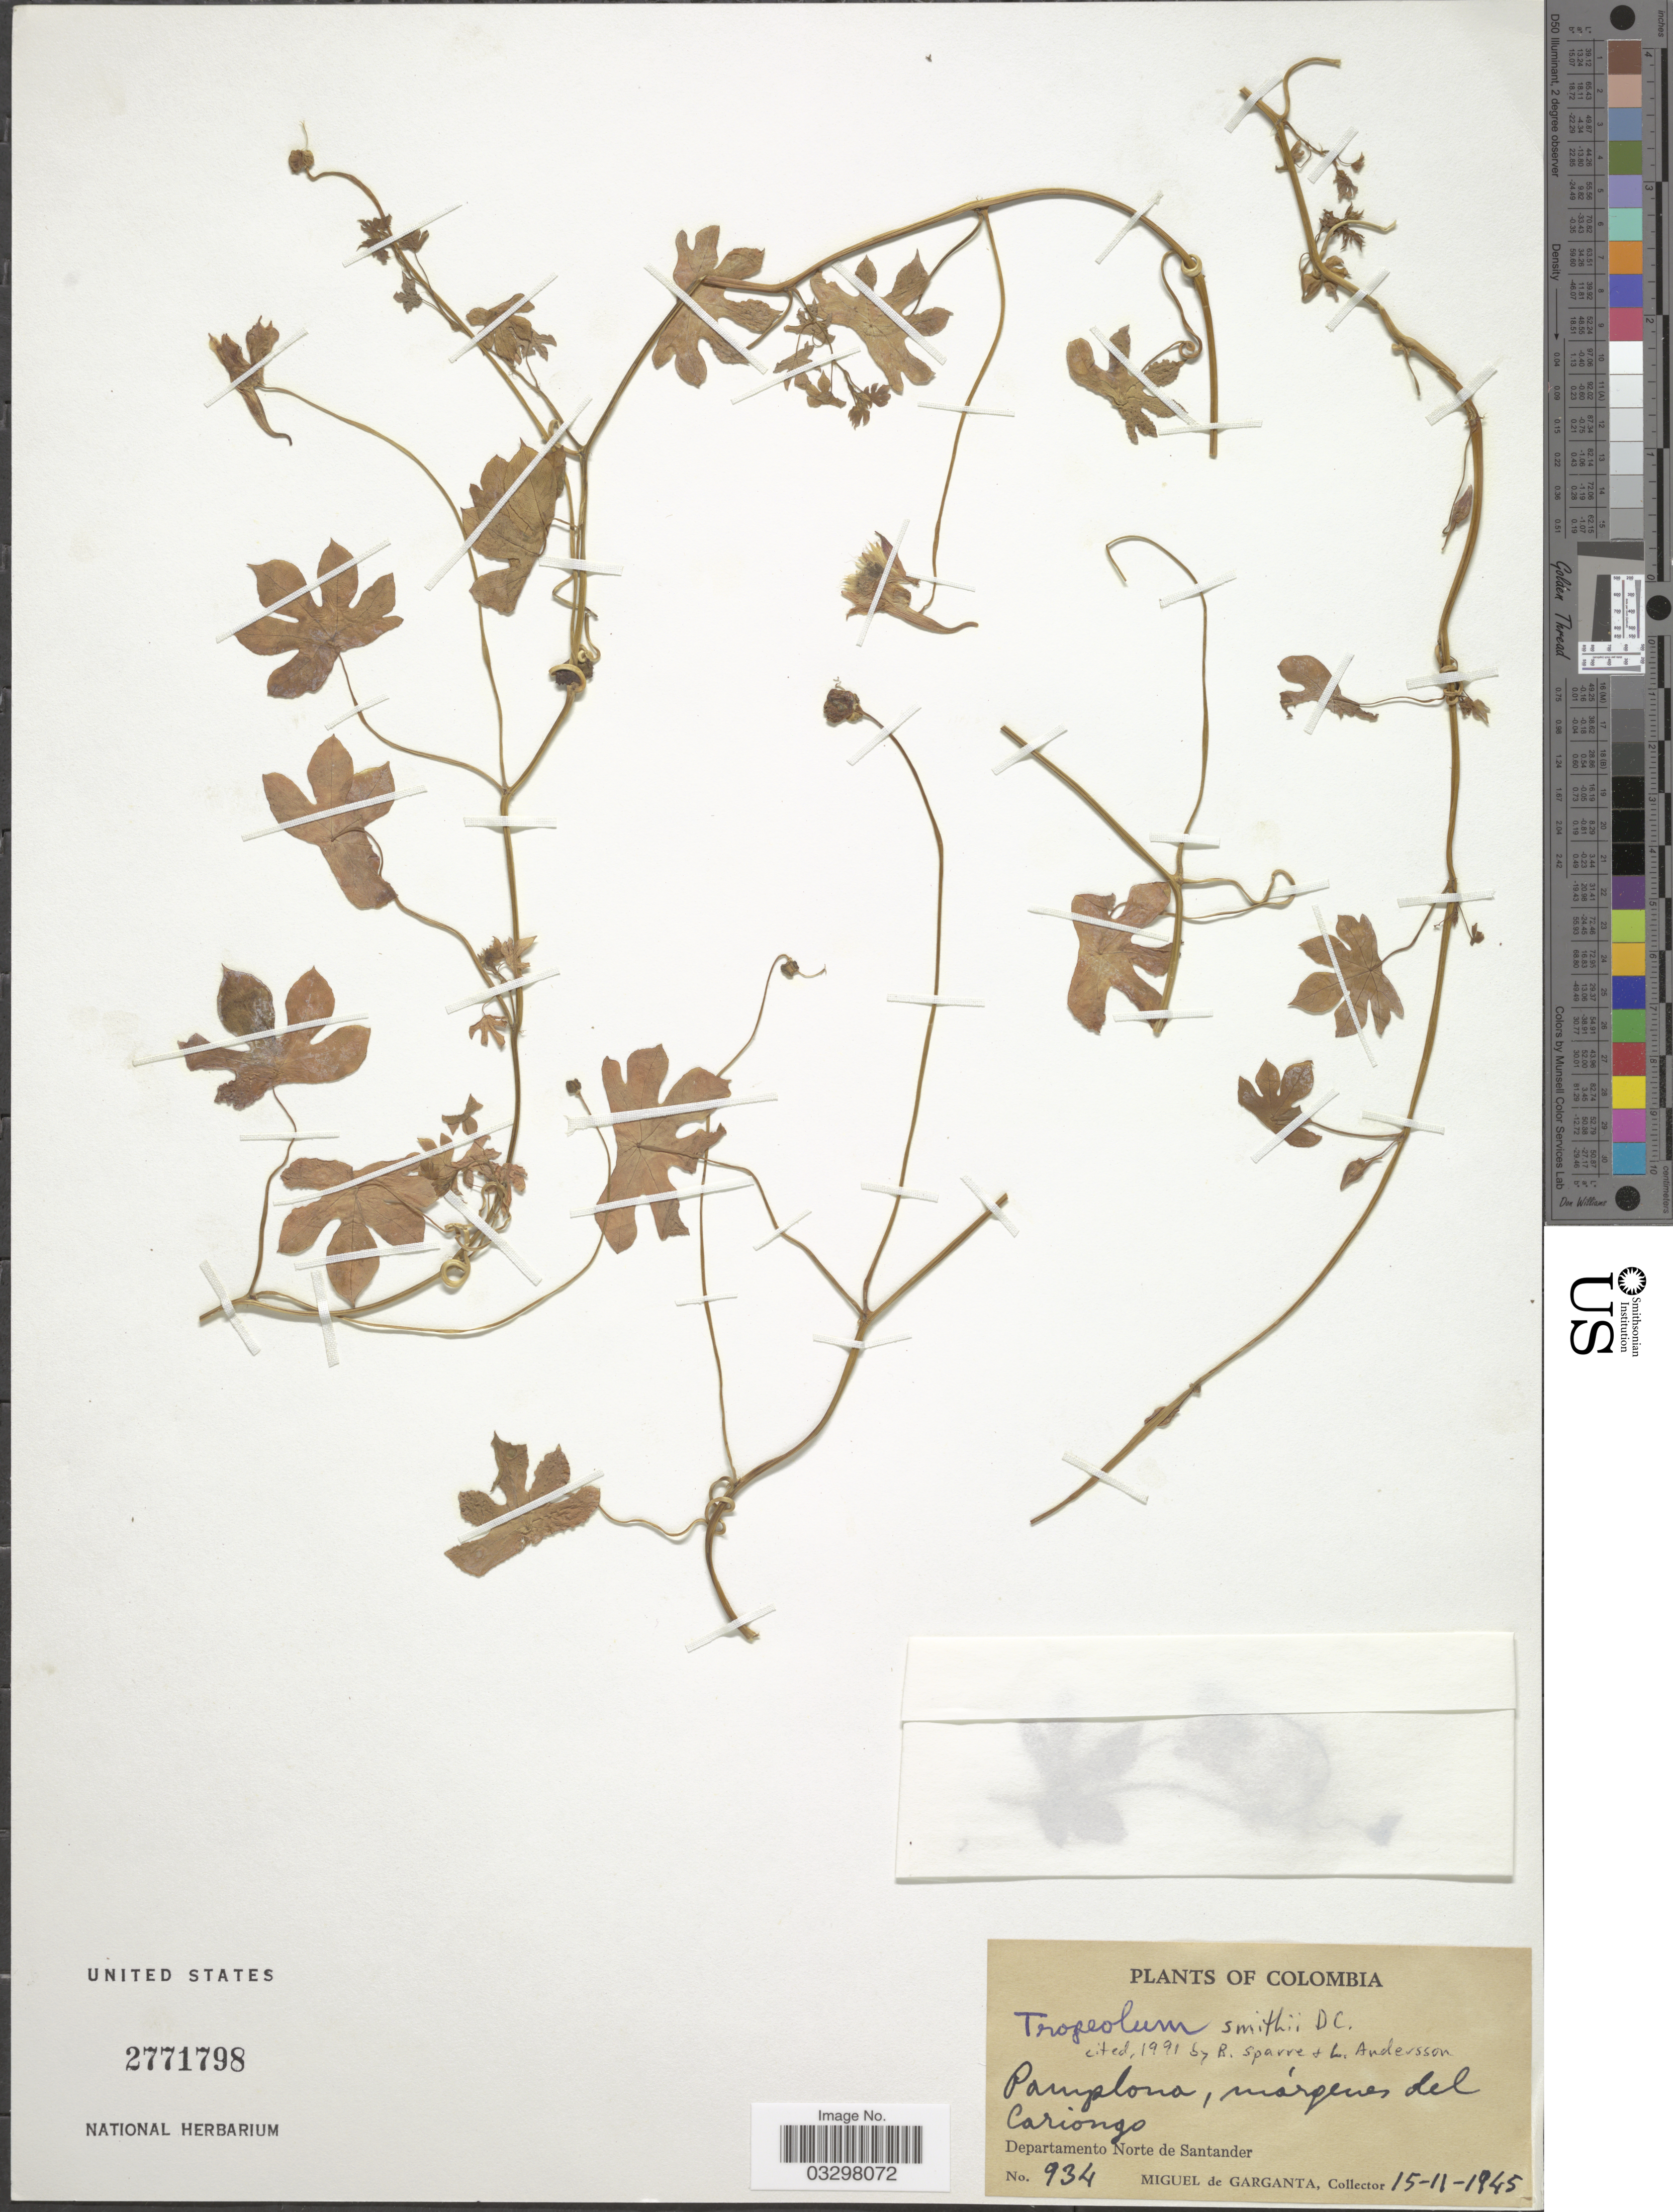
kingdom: Plantae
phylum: Tracheophyta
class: Magnoliopsida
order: Brassicales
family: Tropaeolaceae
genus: Tropaeolum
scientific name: Tropaeolum smithii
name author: DC.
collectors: M. Garganta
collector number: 934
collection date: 1945-11-15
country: Colombia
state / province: Norte de Santander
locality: Pamplona, márgenes del Cariongo, Departamento Norte de Santander.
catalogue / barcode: US 2771798